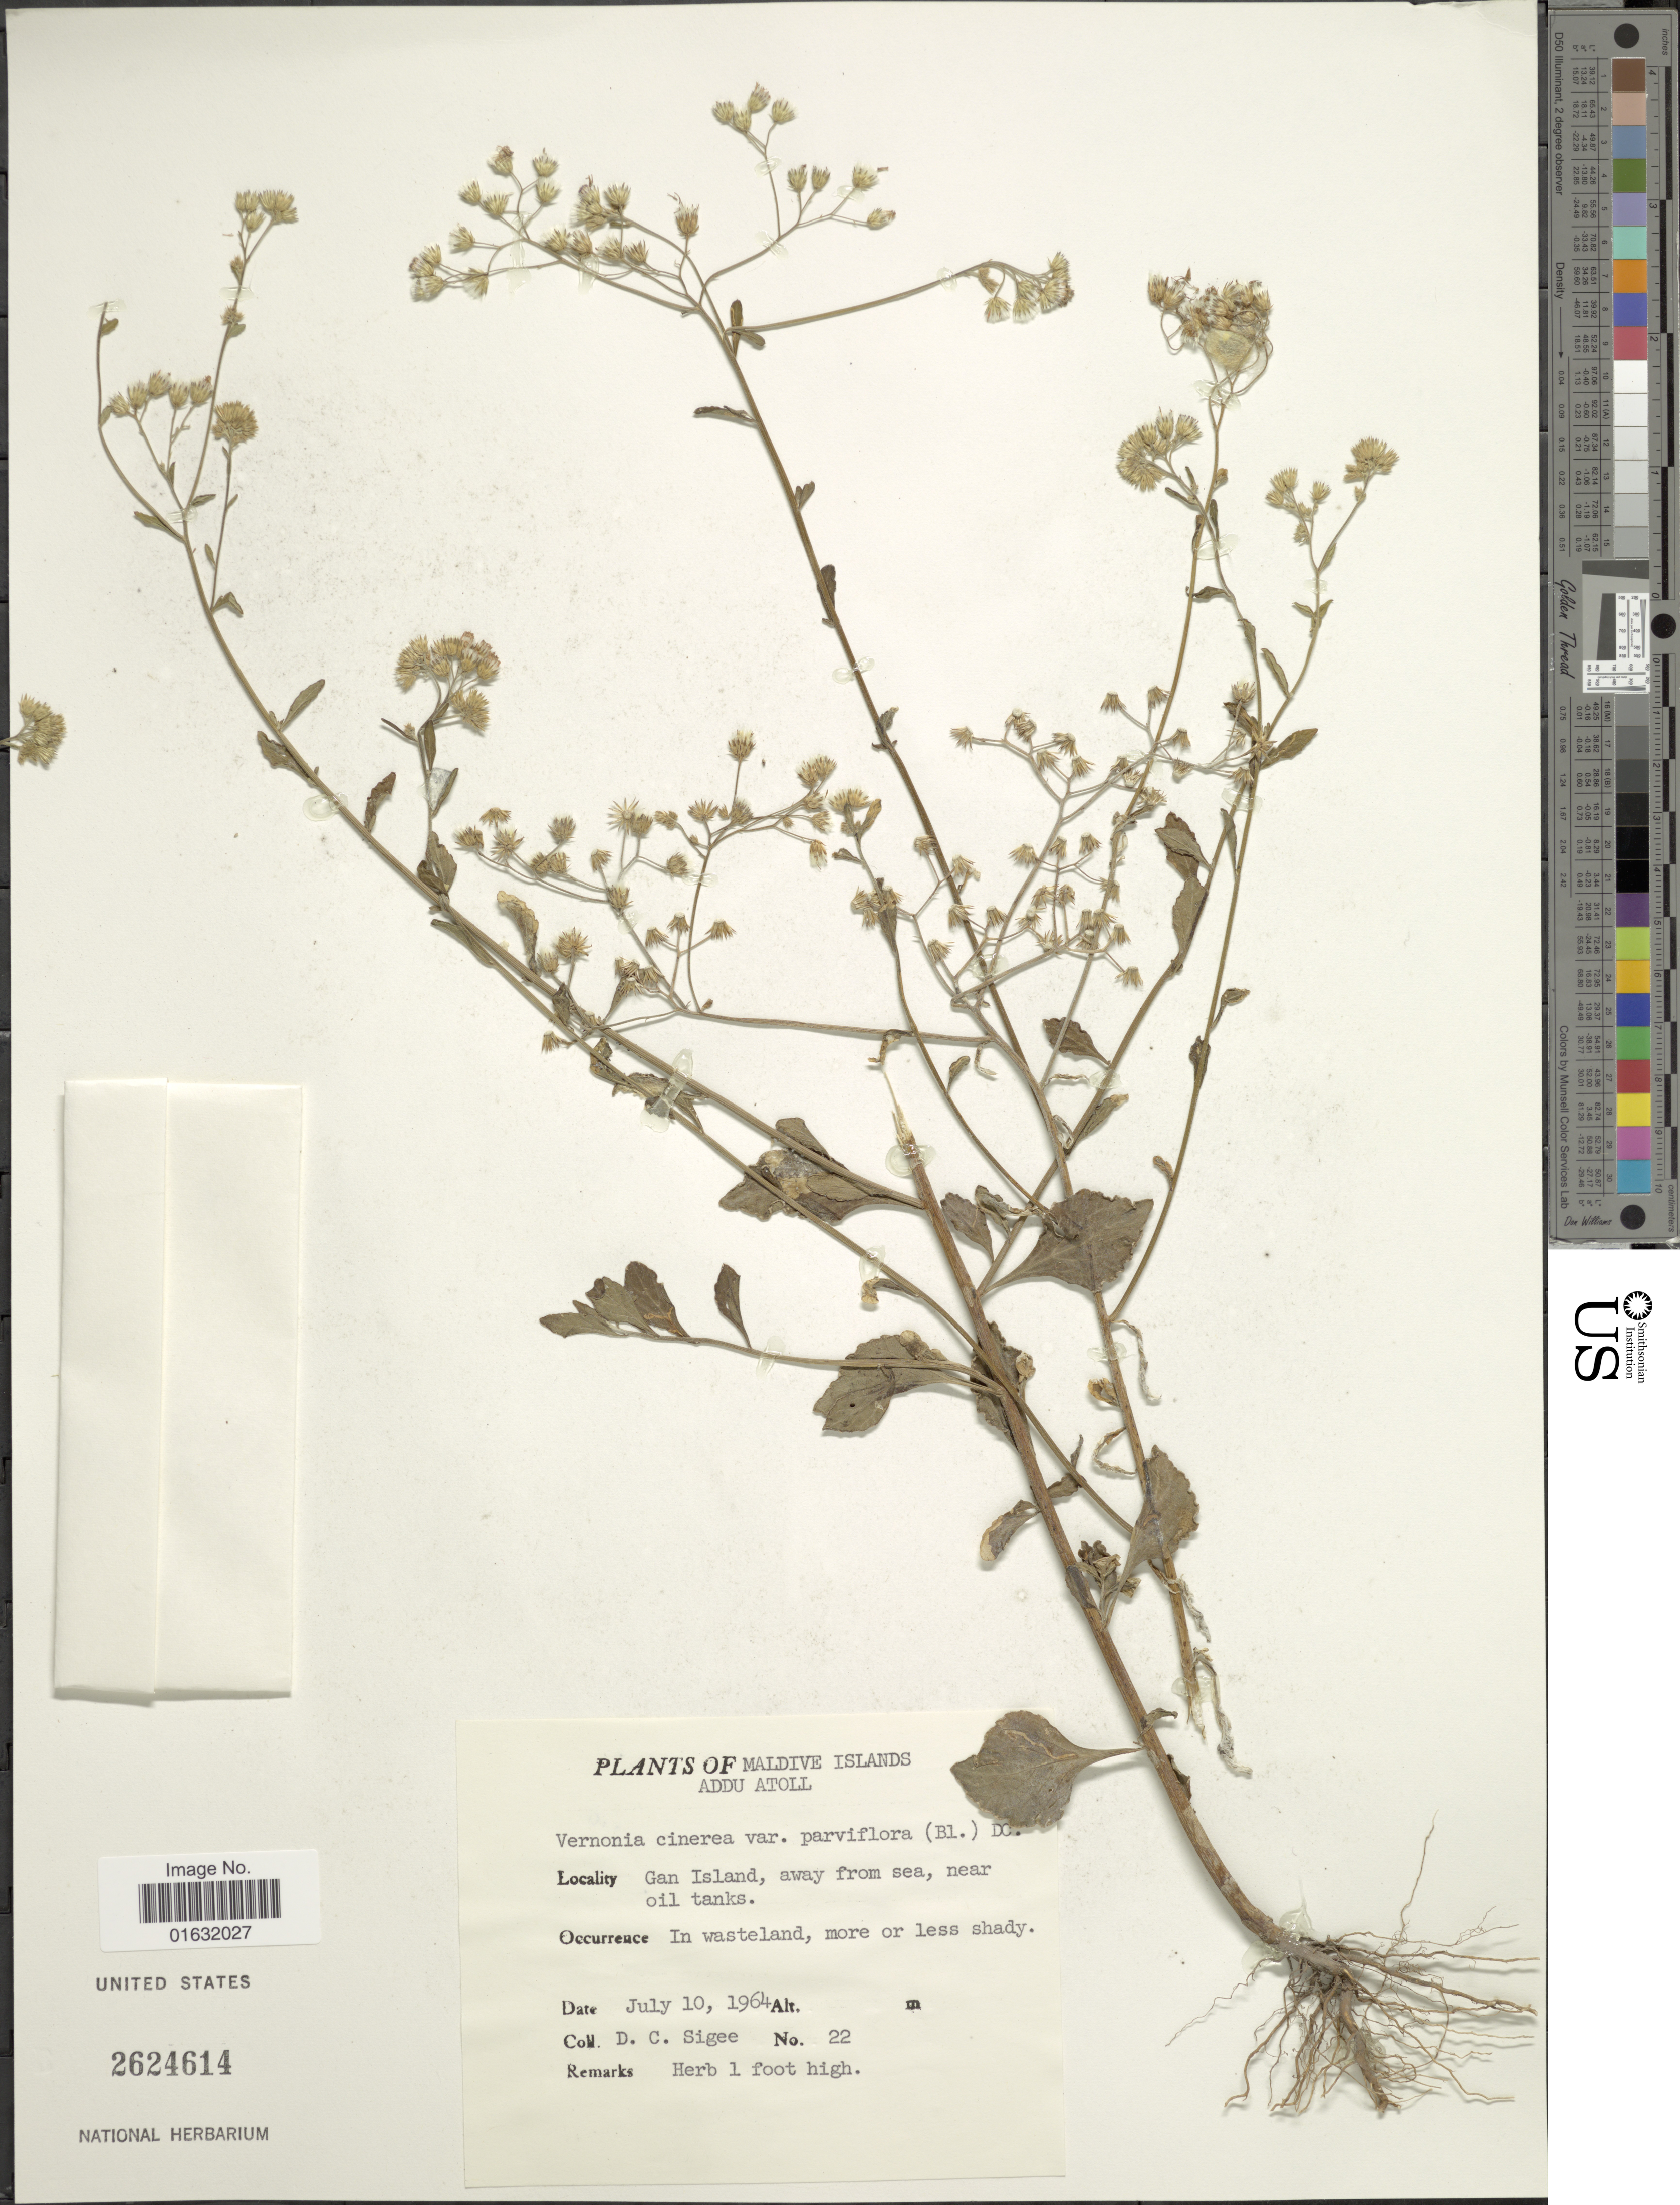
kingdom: Plantae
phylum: Tracheophyta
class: Magnoliopsida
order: Asterales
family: Asteraceae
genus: Cyanthillium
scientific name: Cyanthillium cinereum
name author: (L.) H. Rob.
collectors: D. C. Sigee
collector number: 22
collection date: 1964-07-10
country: Maldive Islands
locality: Maldive Islands, Addu Atoll, Gan Island, away from sea, near oil tanks.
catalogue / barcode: US 2624614